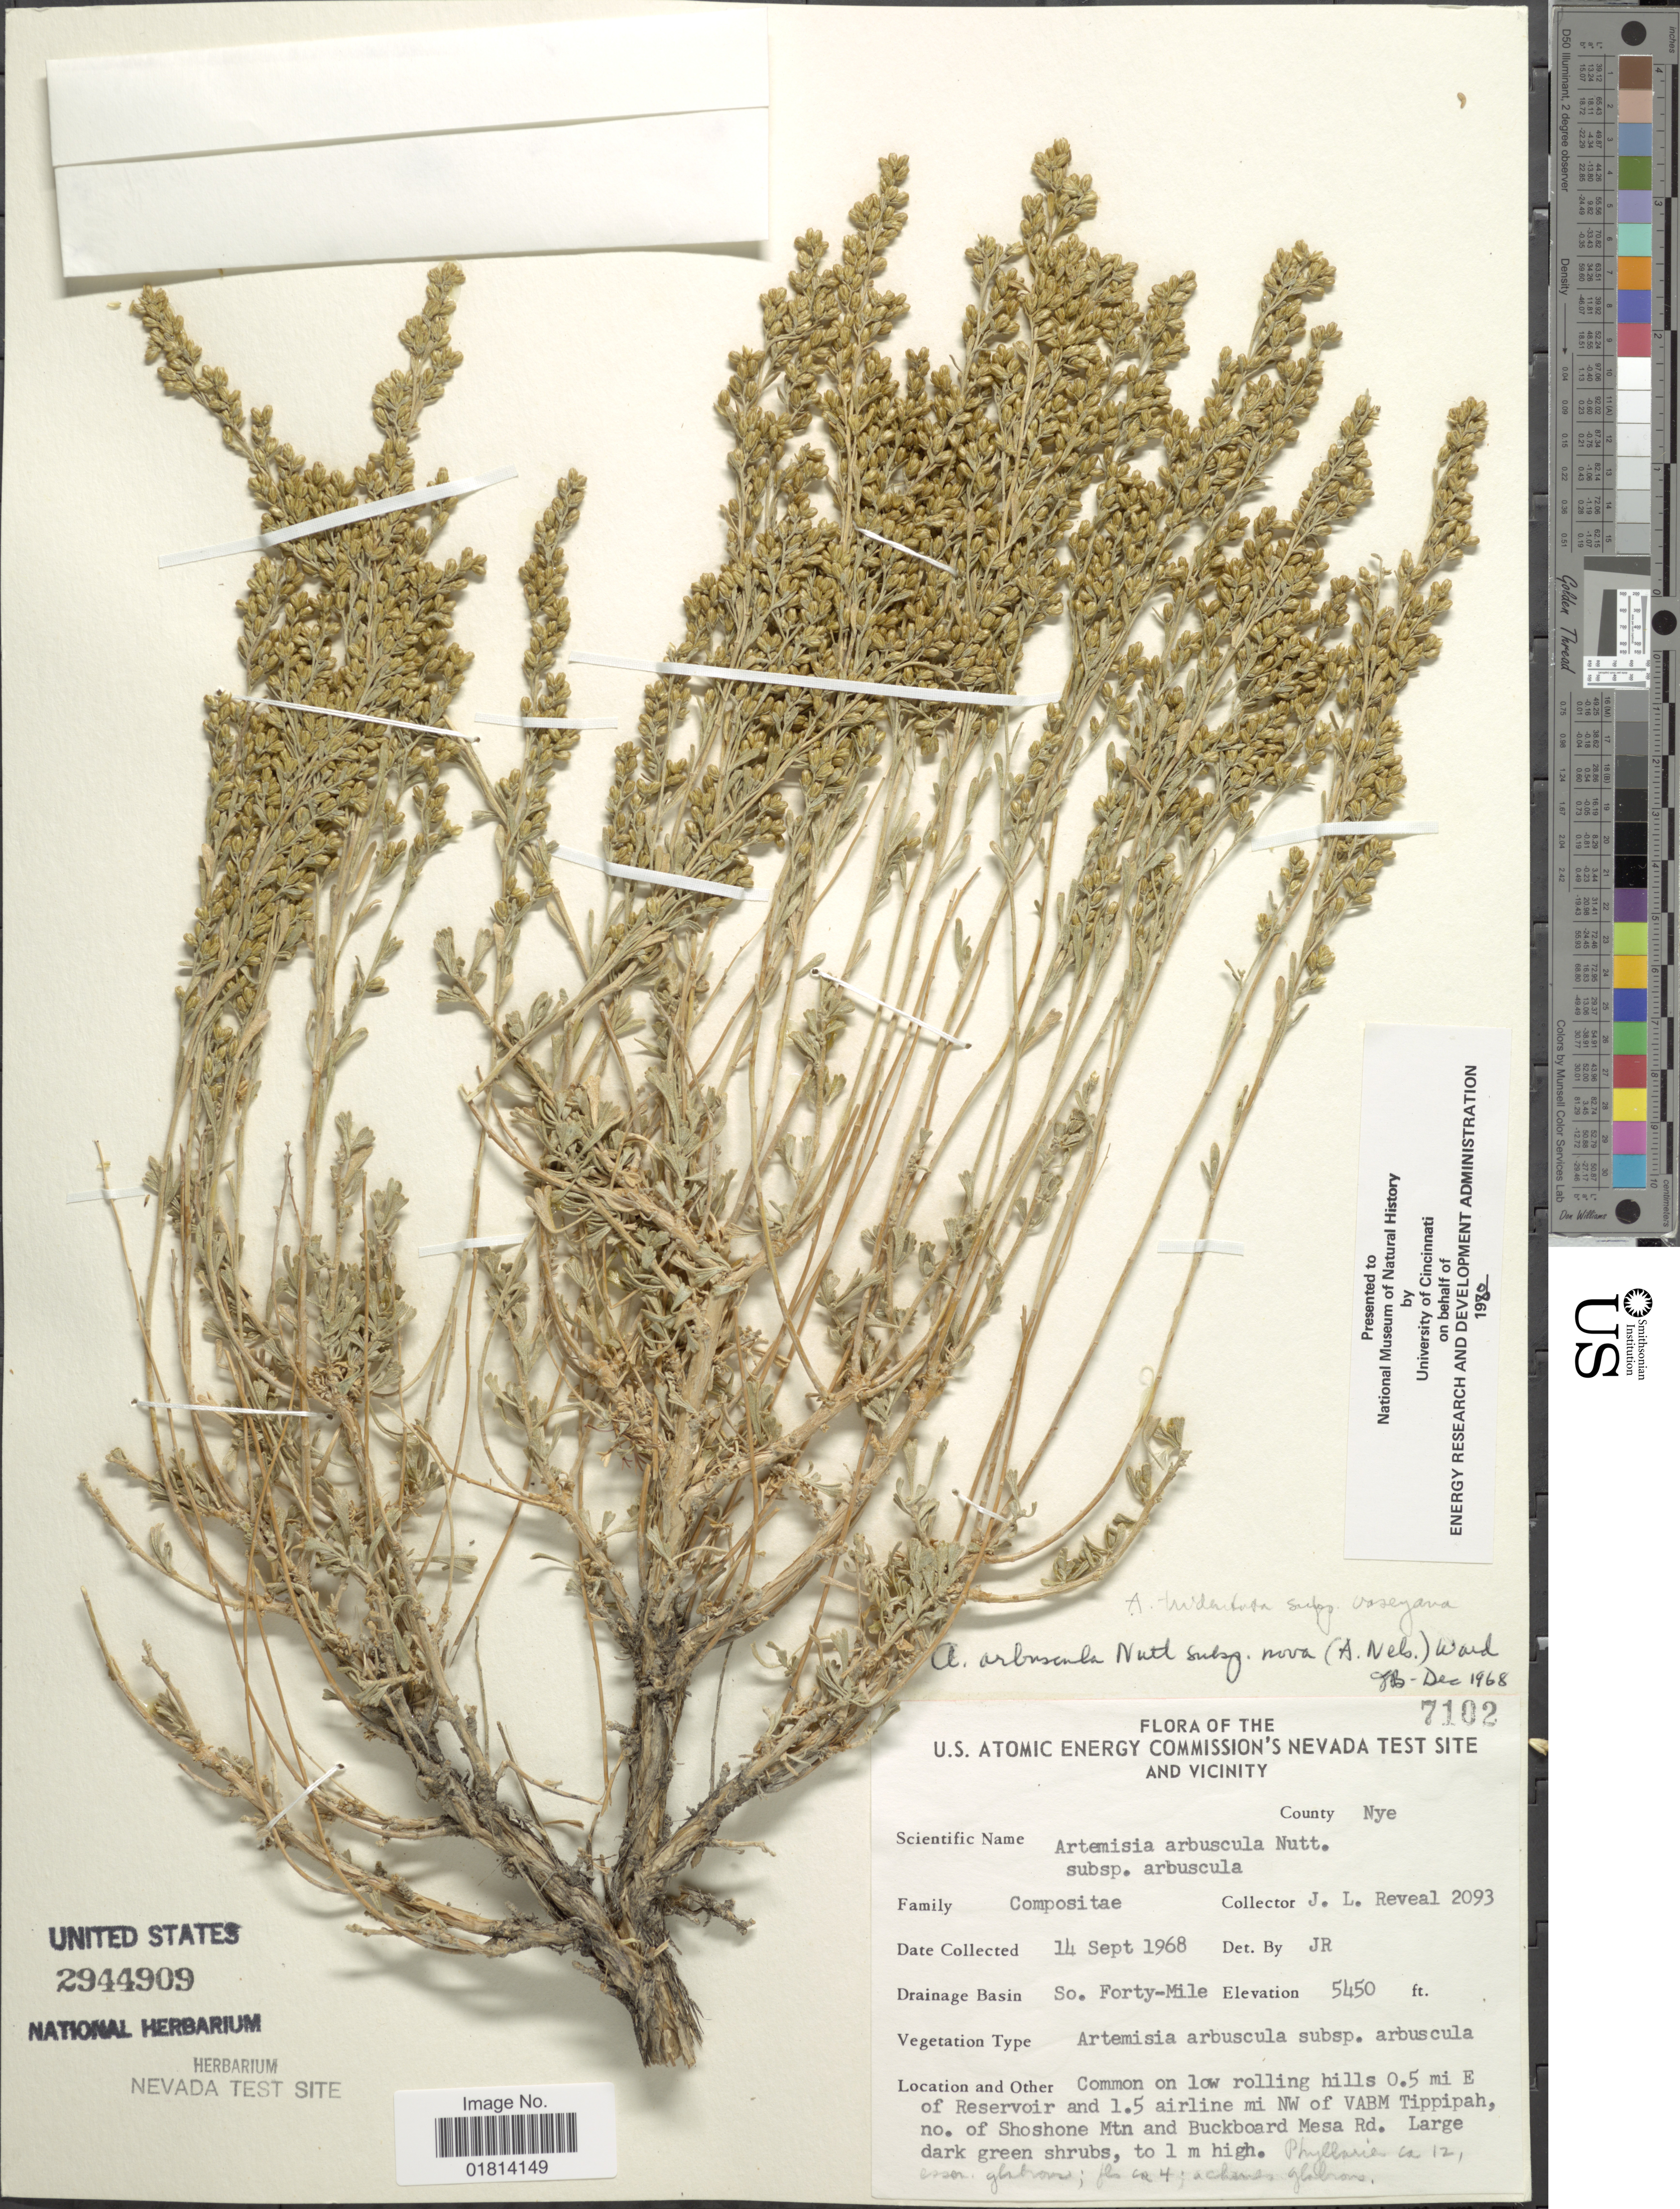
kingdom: Plantae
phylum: Tracheophyta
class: Magnoliopsida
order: Asterales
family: Asteraceae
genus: Artemisia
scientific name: Artemisia arbuscula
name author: Nutt.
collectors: J. L. Reveal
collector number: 2093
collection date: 1968-09-14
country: United States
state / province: Nevada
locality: U.S. Atomic Energy Commission's Nevada Test Site and Vicinity. County Nye.So. Drainage Basin: So. Forty-Mile. 0.5 mi E of Reservoir and 1.5 airline mi NW of VABM Tippipah, no. of Shoshone Mtn and Buckboard Mesa Rd.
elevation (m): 1661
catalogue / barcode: US 2944909